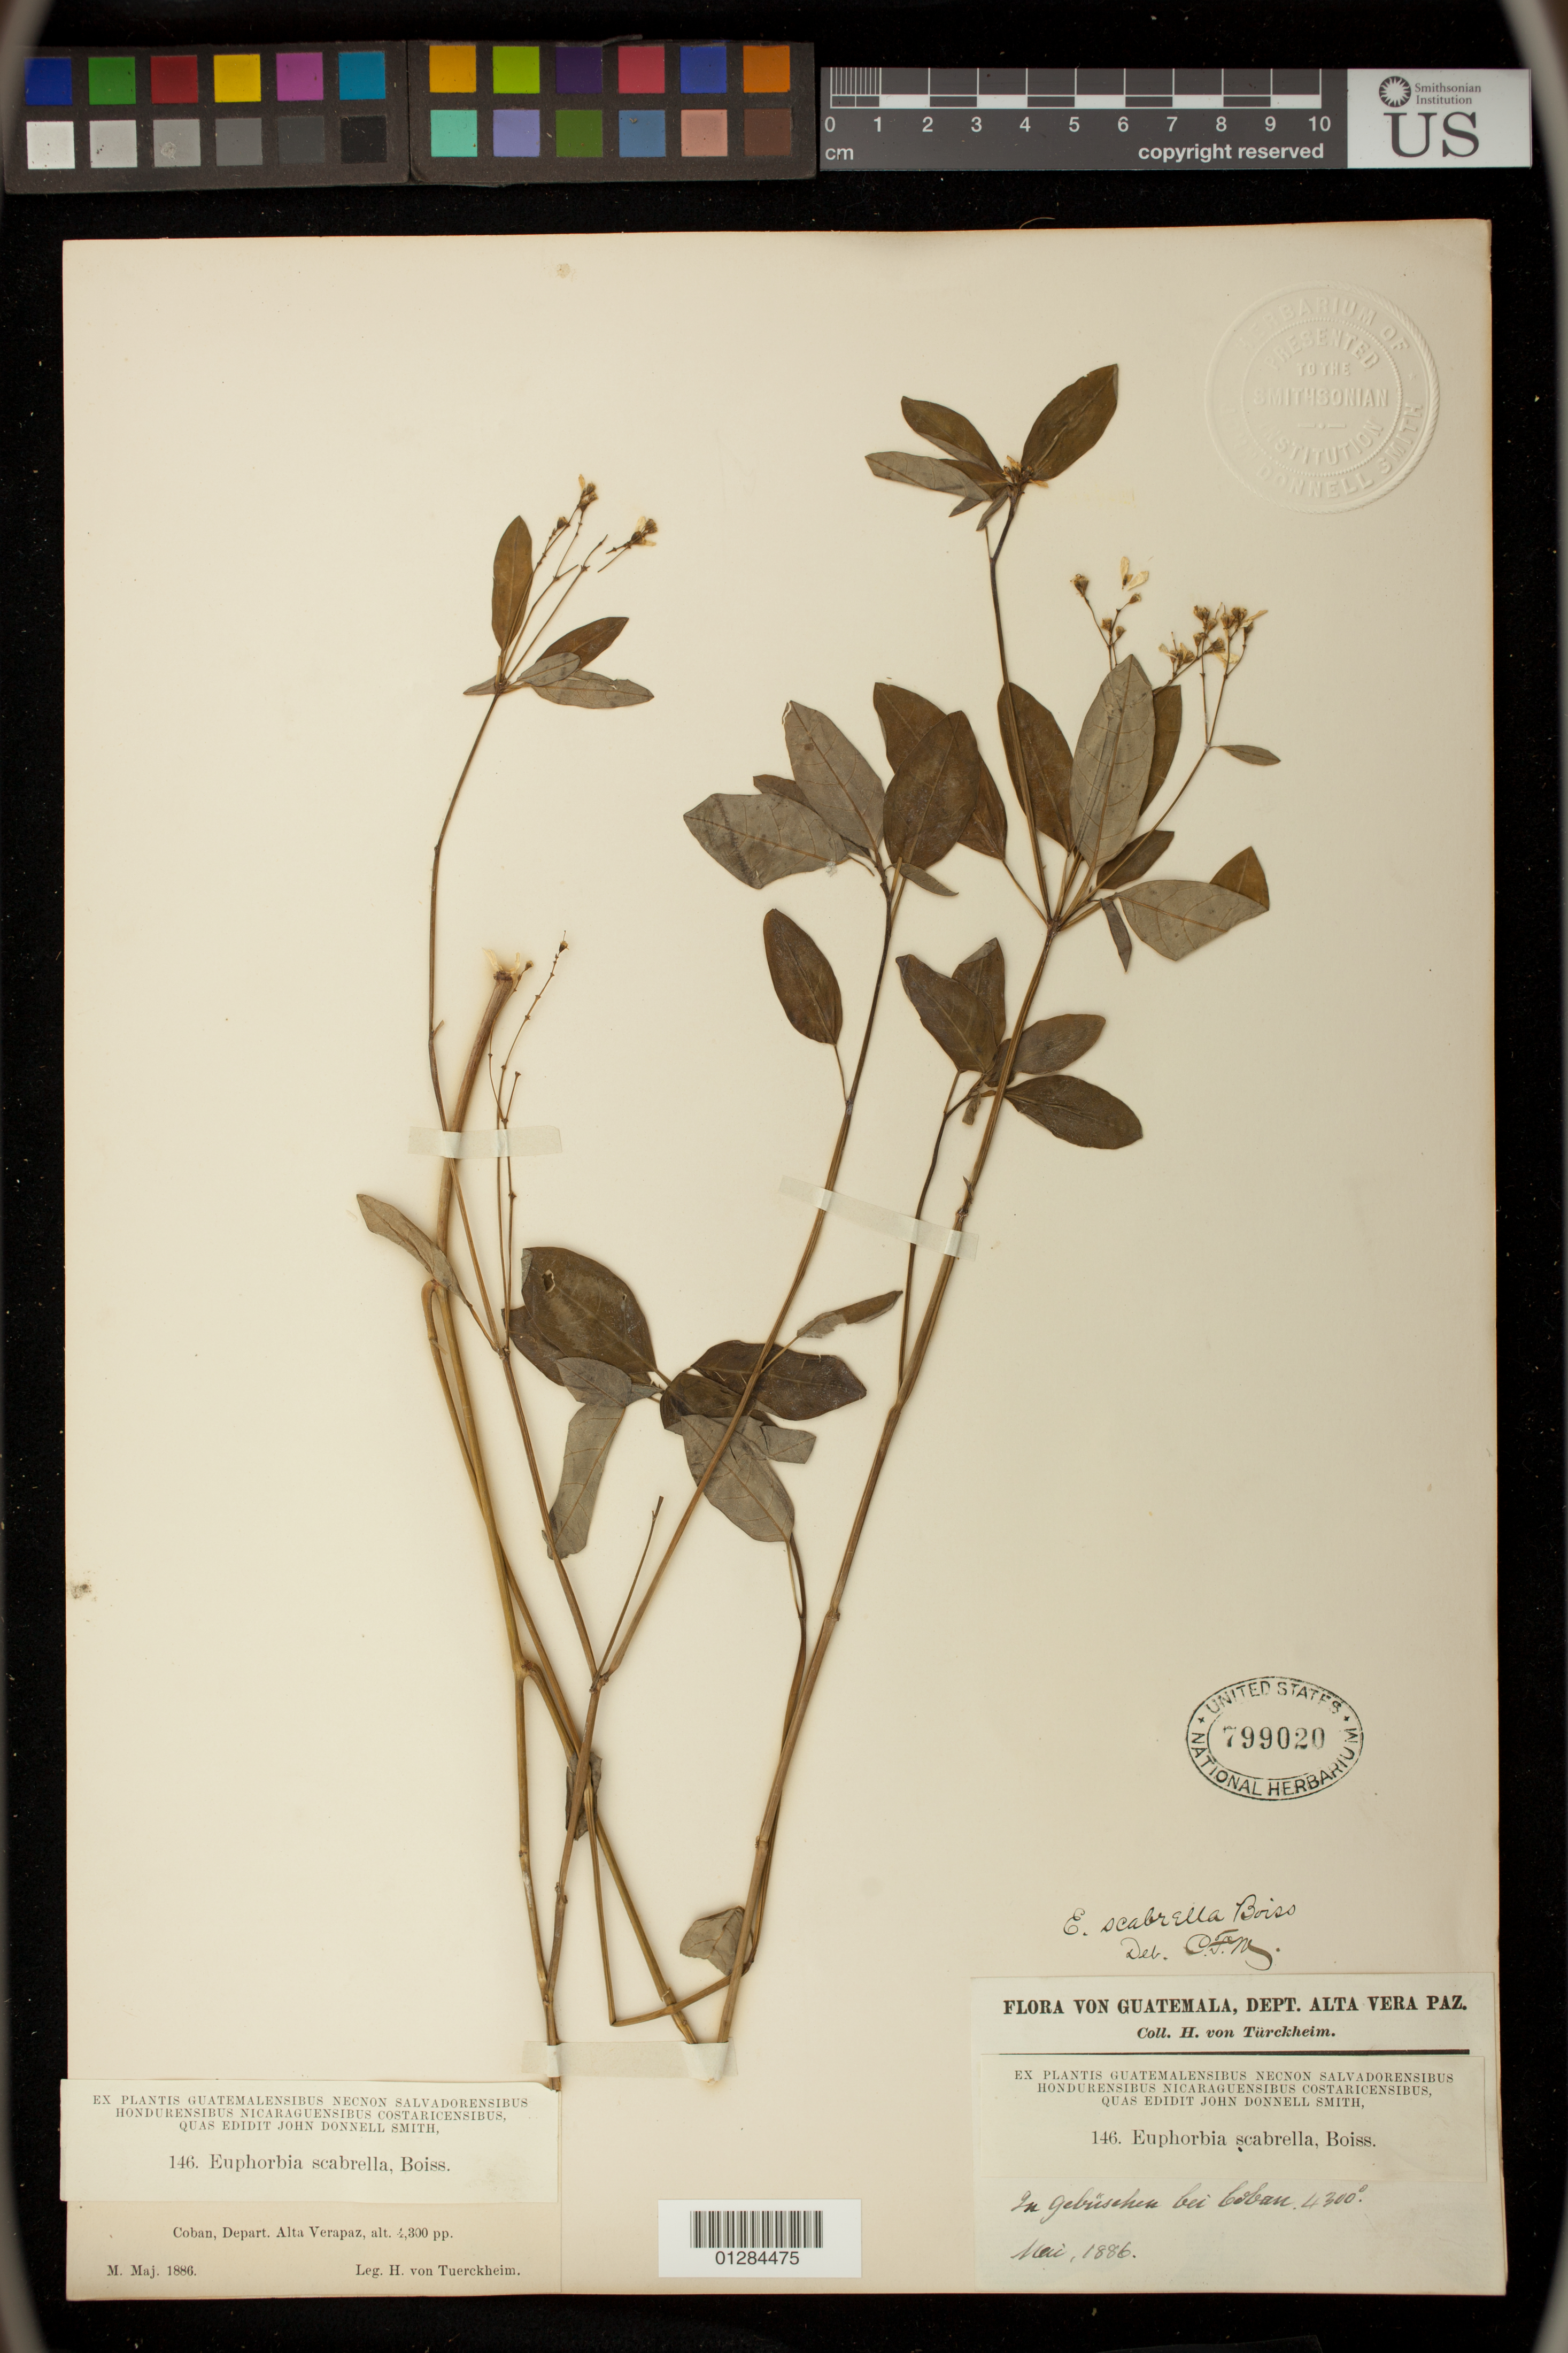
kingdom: Plantae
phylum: Tracheophyta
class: Magnoliopsida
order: Malpighiales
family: Euphorbiaceae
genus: Euphorbia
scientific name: Euphorbia triphylla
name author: (Klotzsch & Garcke) Oudejans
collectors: J. Smith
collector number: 146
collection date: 1886-05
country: Guatemala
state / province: Alta Verapaz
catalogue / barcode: US 799020